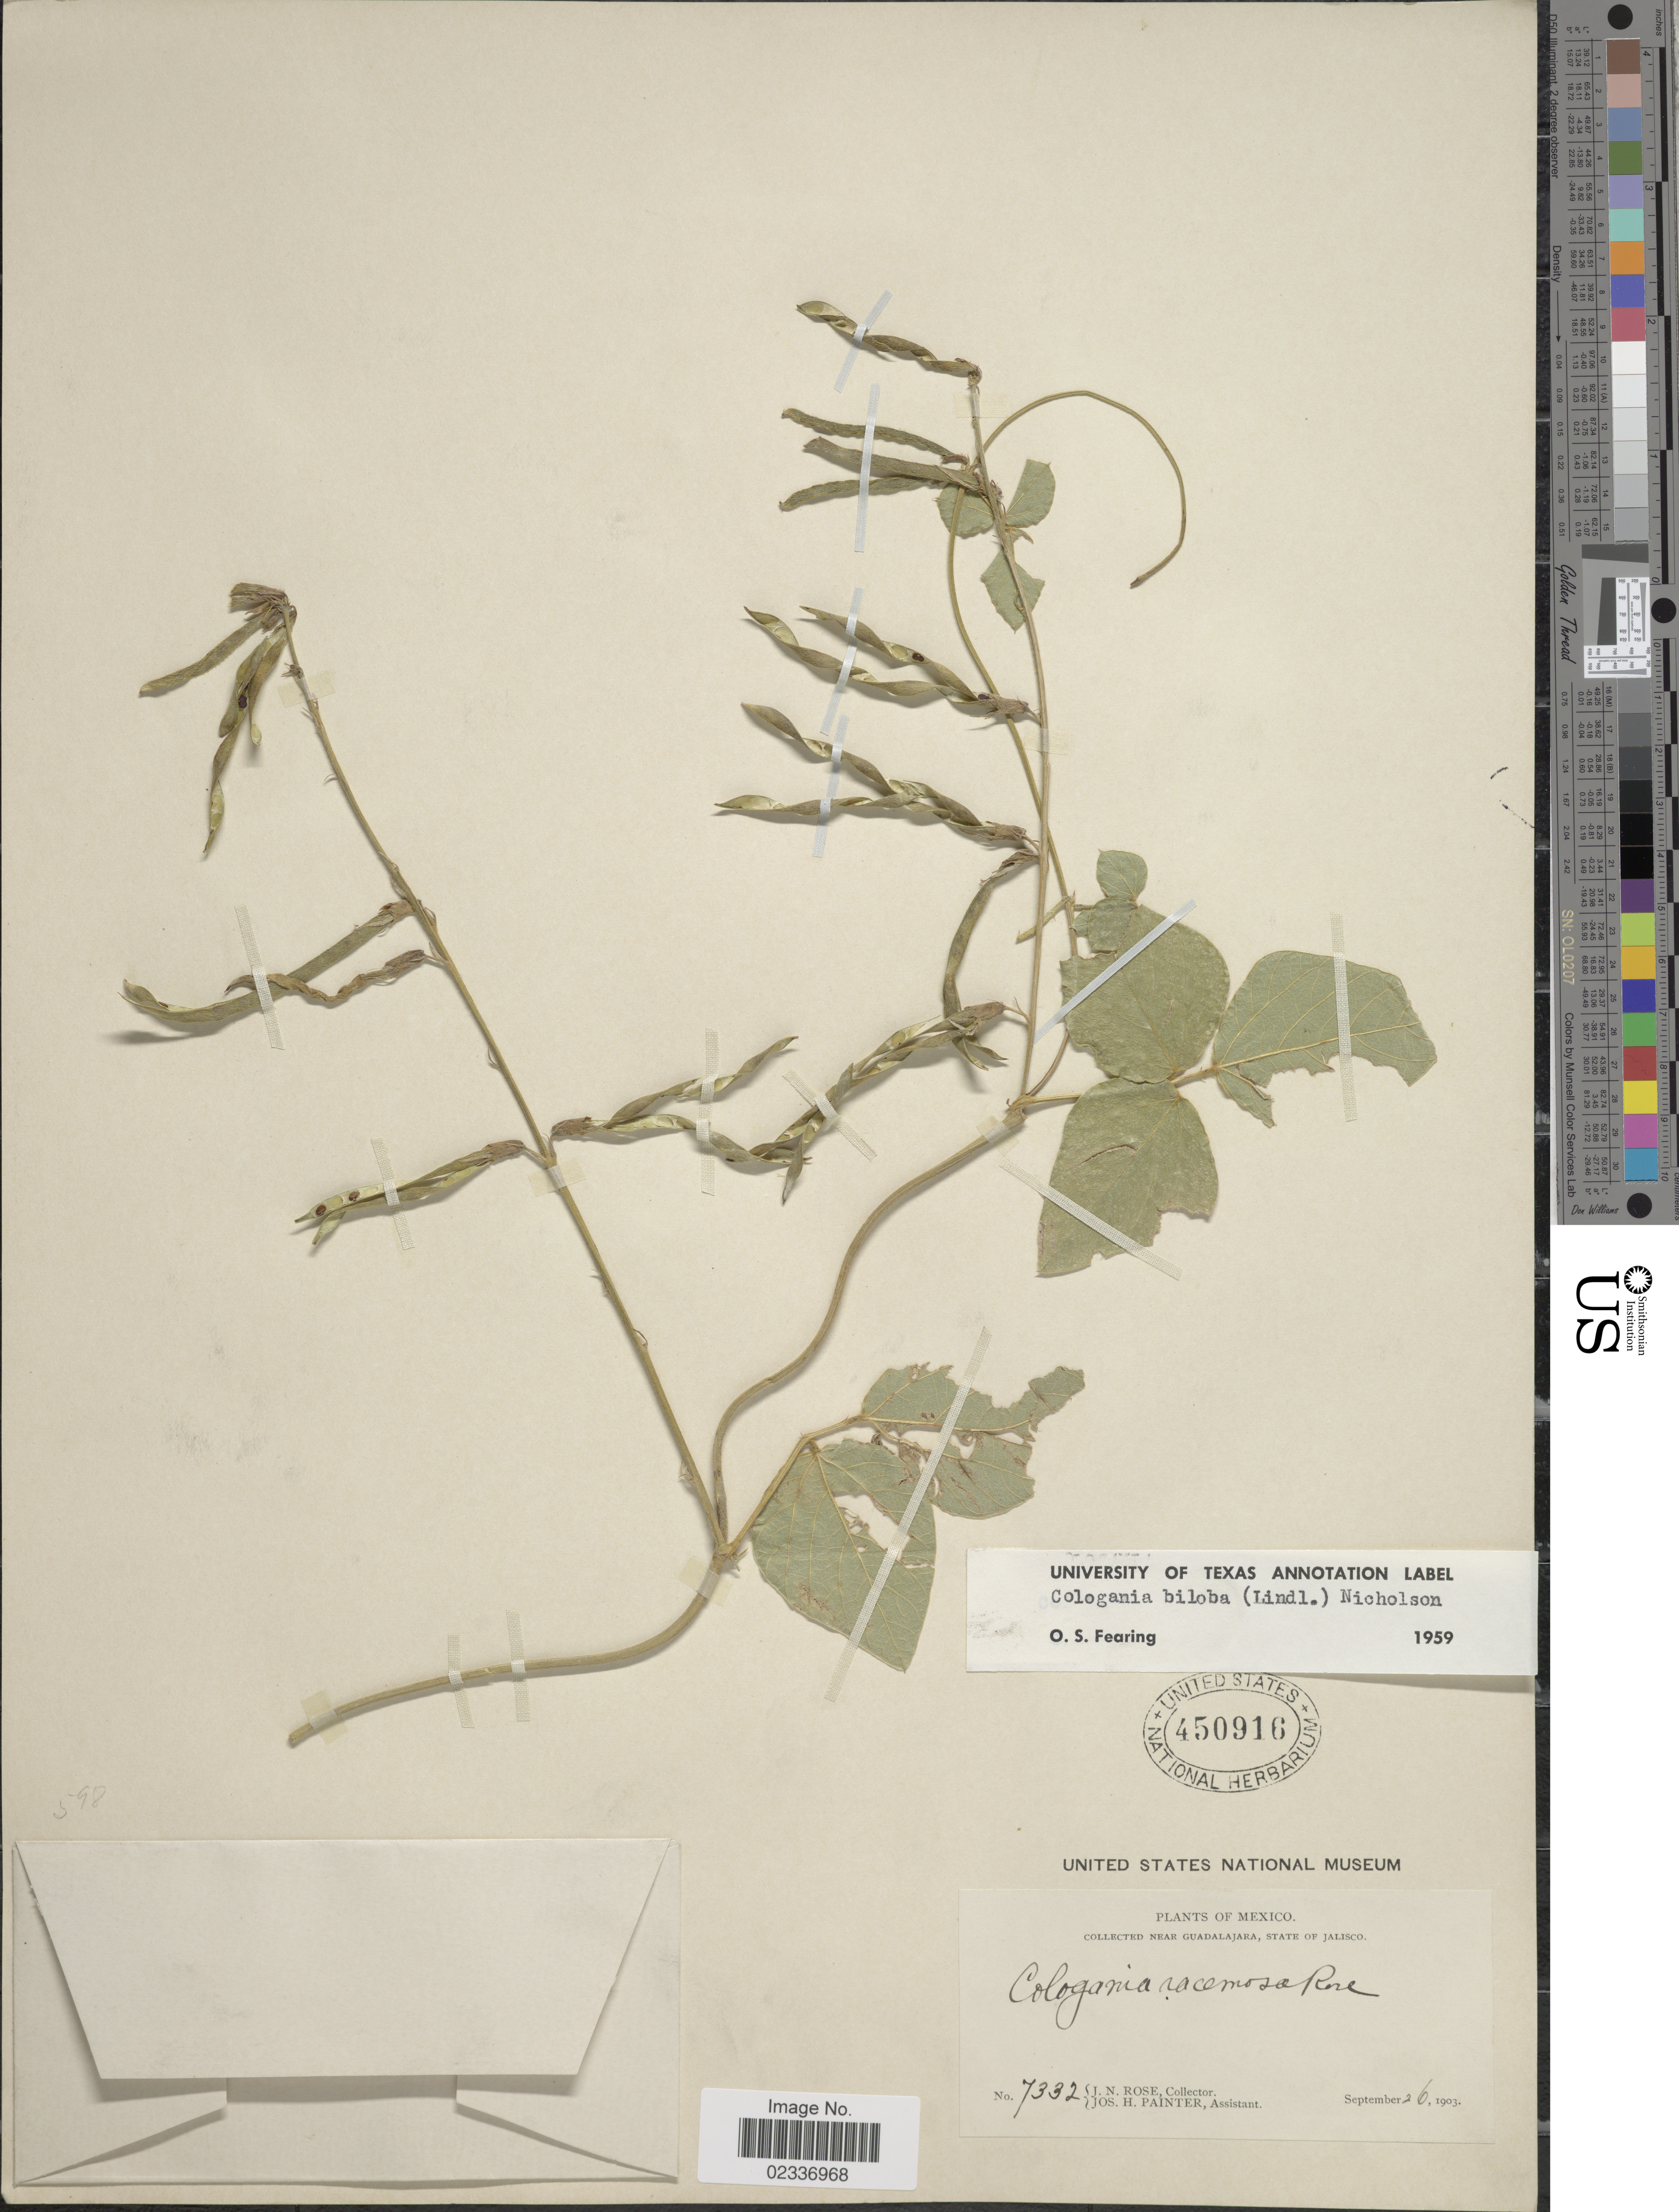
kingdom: Plantae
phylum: Tracheophyta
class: Magnoliopsida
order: Fabales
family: Fabaceae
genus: Cologania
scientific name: Cologania biloba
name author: (Lindl.) G. Nicholson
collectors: J. N. Rose & J. H. Painter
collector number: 7332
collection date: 1903-09-26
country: Mexico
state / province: Jalisco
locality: Near Guadalajara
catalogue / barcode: US 450916